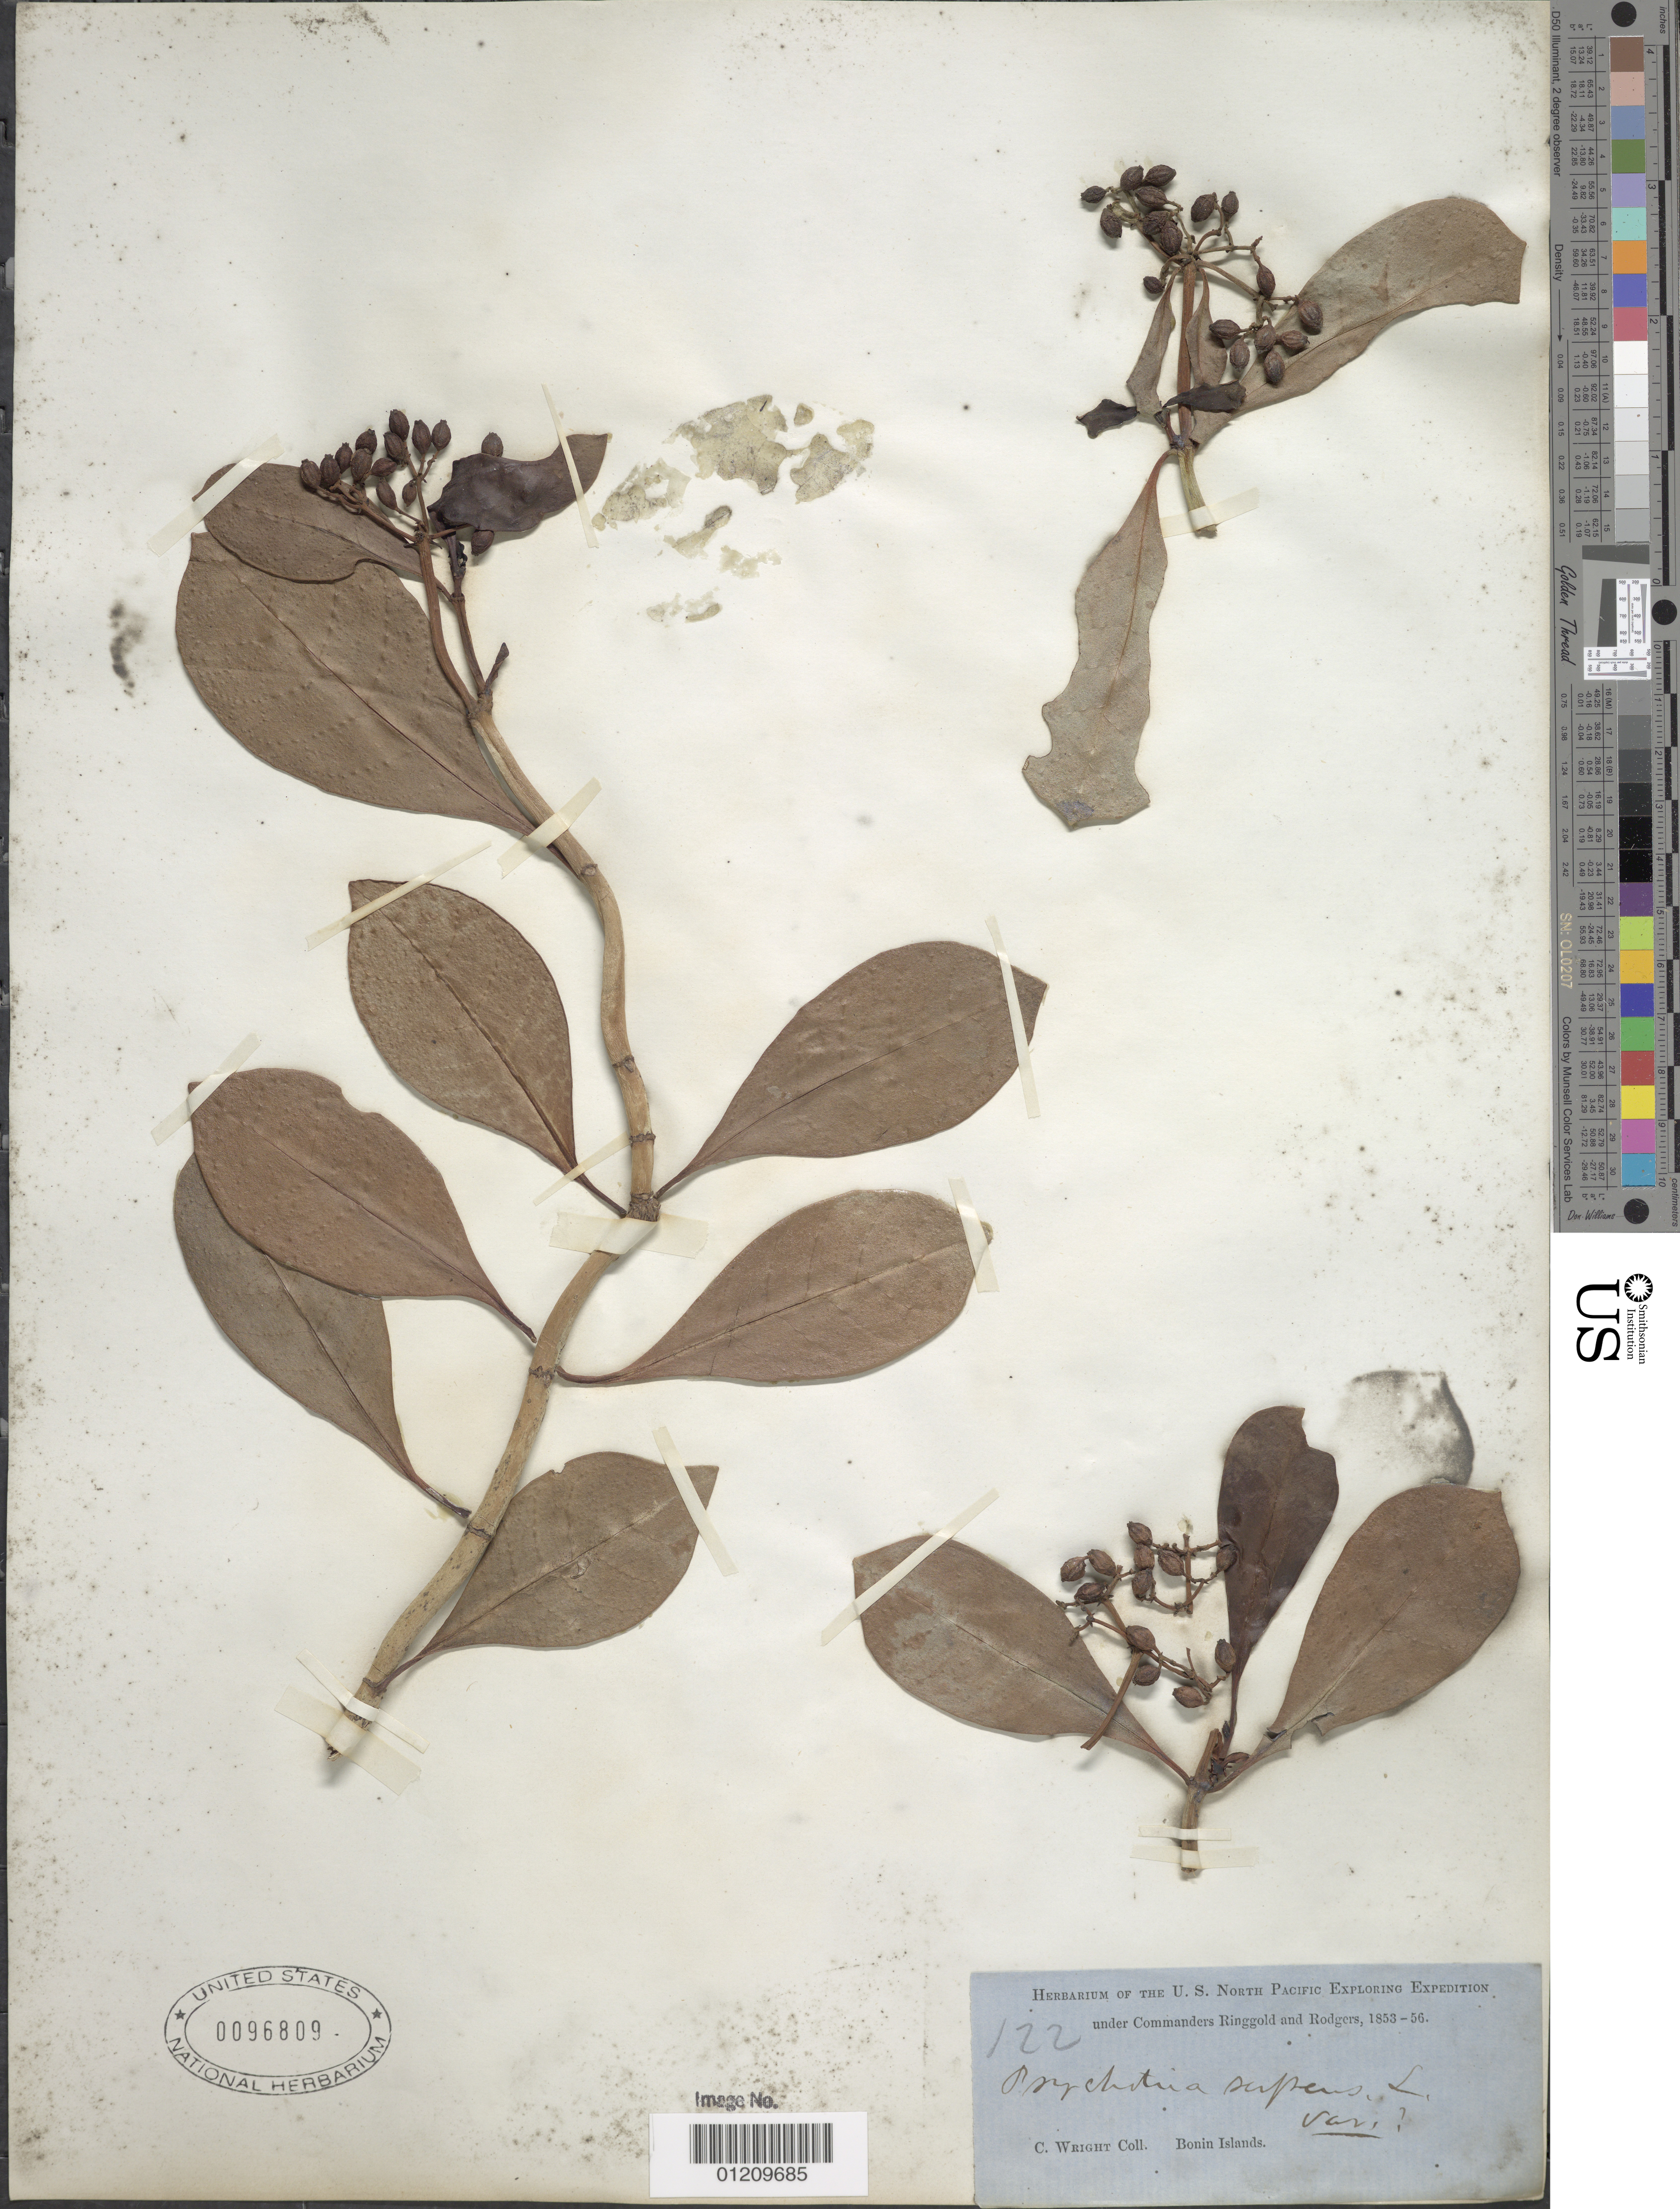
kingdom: Plantae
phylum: Tracheophyta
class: Magnoliopsida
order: Gentianales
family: Rubiaceae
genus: Psychotria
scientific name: Psychotria serpens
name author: L.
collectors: C. Wright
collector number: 122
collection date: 1853/1856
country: Japan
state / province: Tokyo, Federal City of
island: Bonin Islands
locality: Bonin Islands.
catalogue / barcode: US 96809